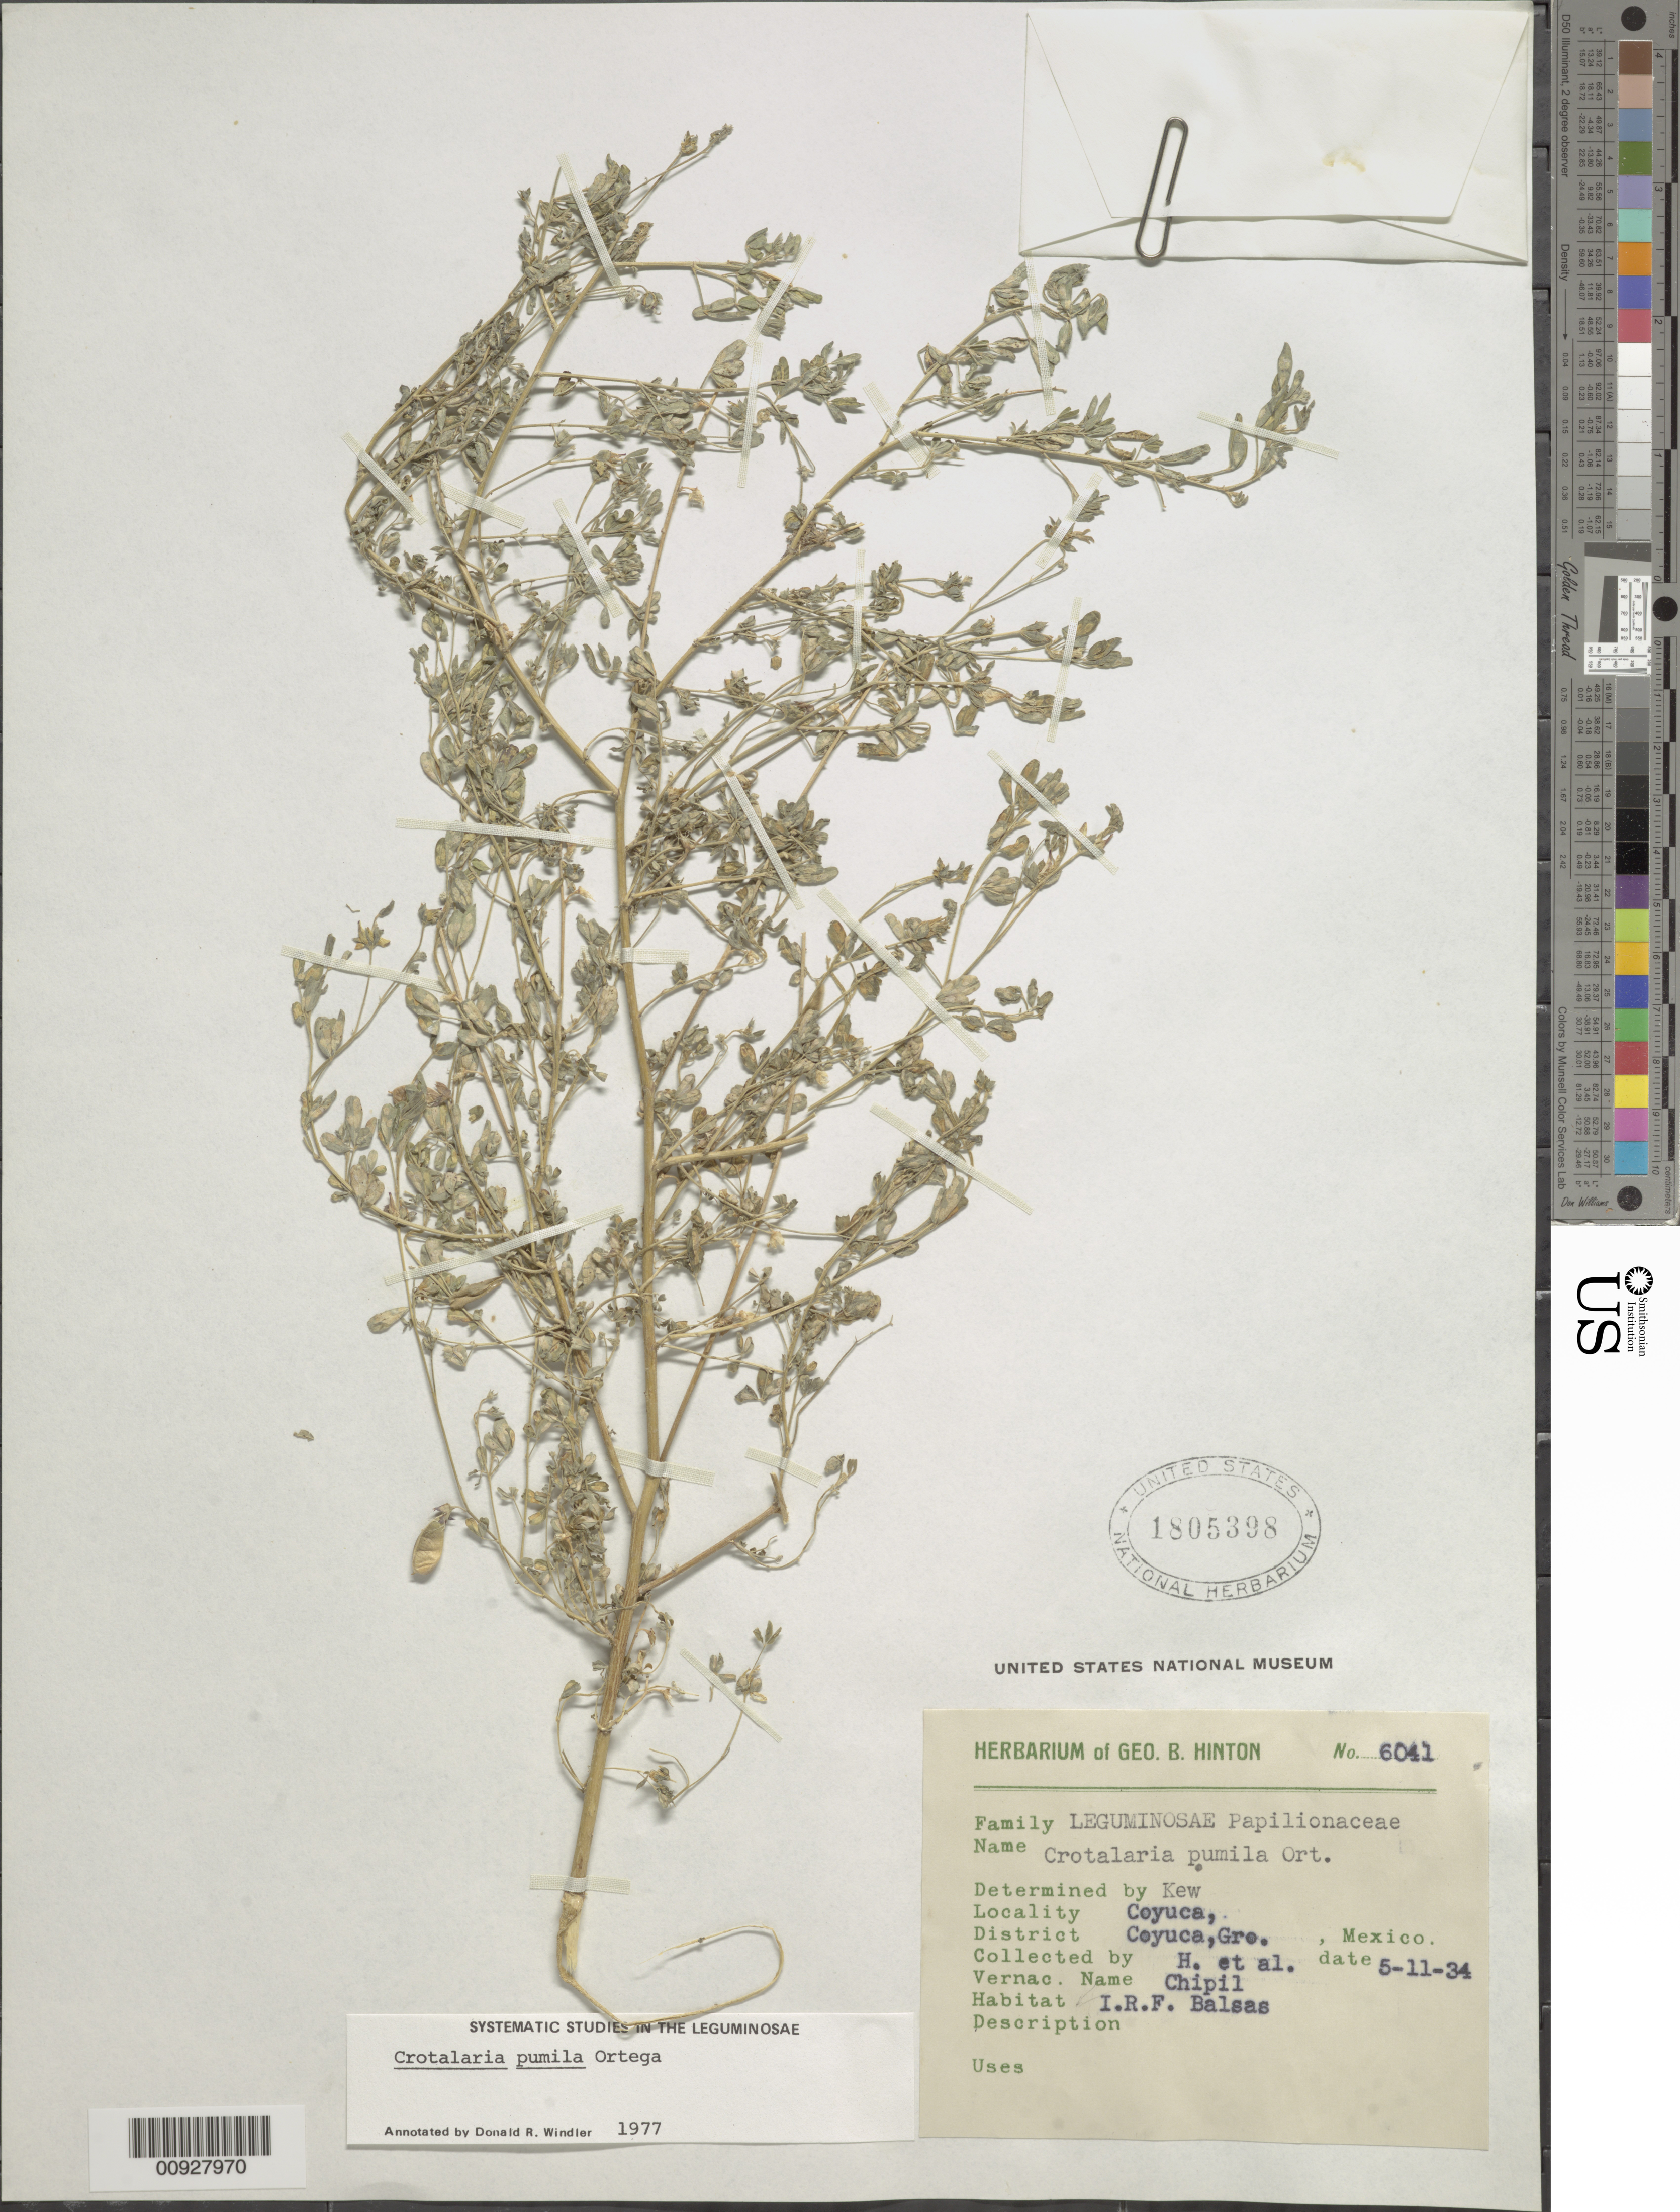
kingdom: Plantae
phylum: Tracheophyta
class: Magnoliopsida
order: Fabales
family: Fabaceae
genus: Crotalaria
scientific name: Crotalaria pumila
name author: Ortega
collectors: G. B. Hinton & et al.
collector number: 6041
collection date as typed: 11 May 1934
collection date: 1934-05-11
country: Mexico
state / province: Guerrero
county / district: Coyuca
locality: Coyuca, District Coyuca, Guerrero.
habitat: I.R.F. Balsas.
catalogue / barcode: US 1805398